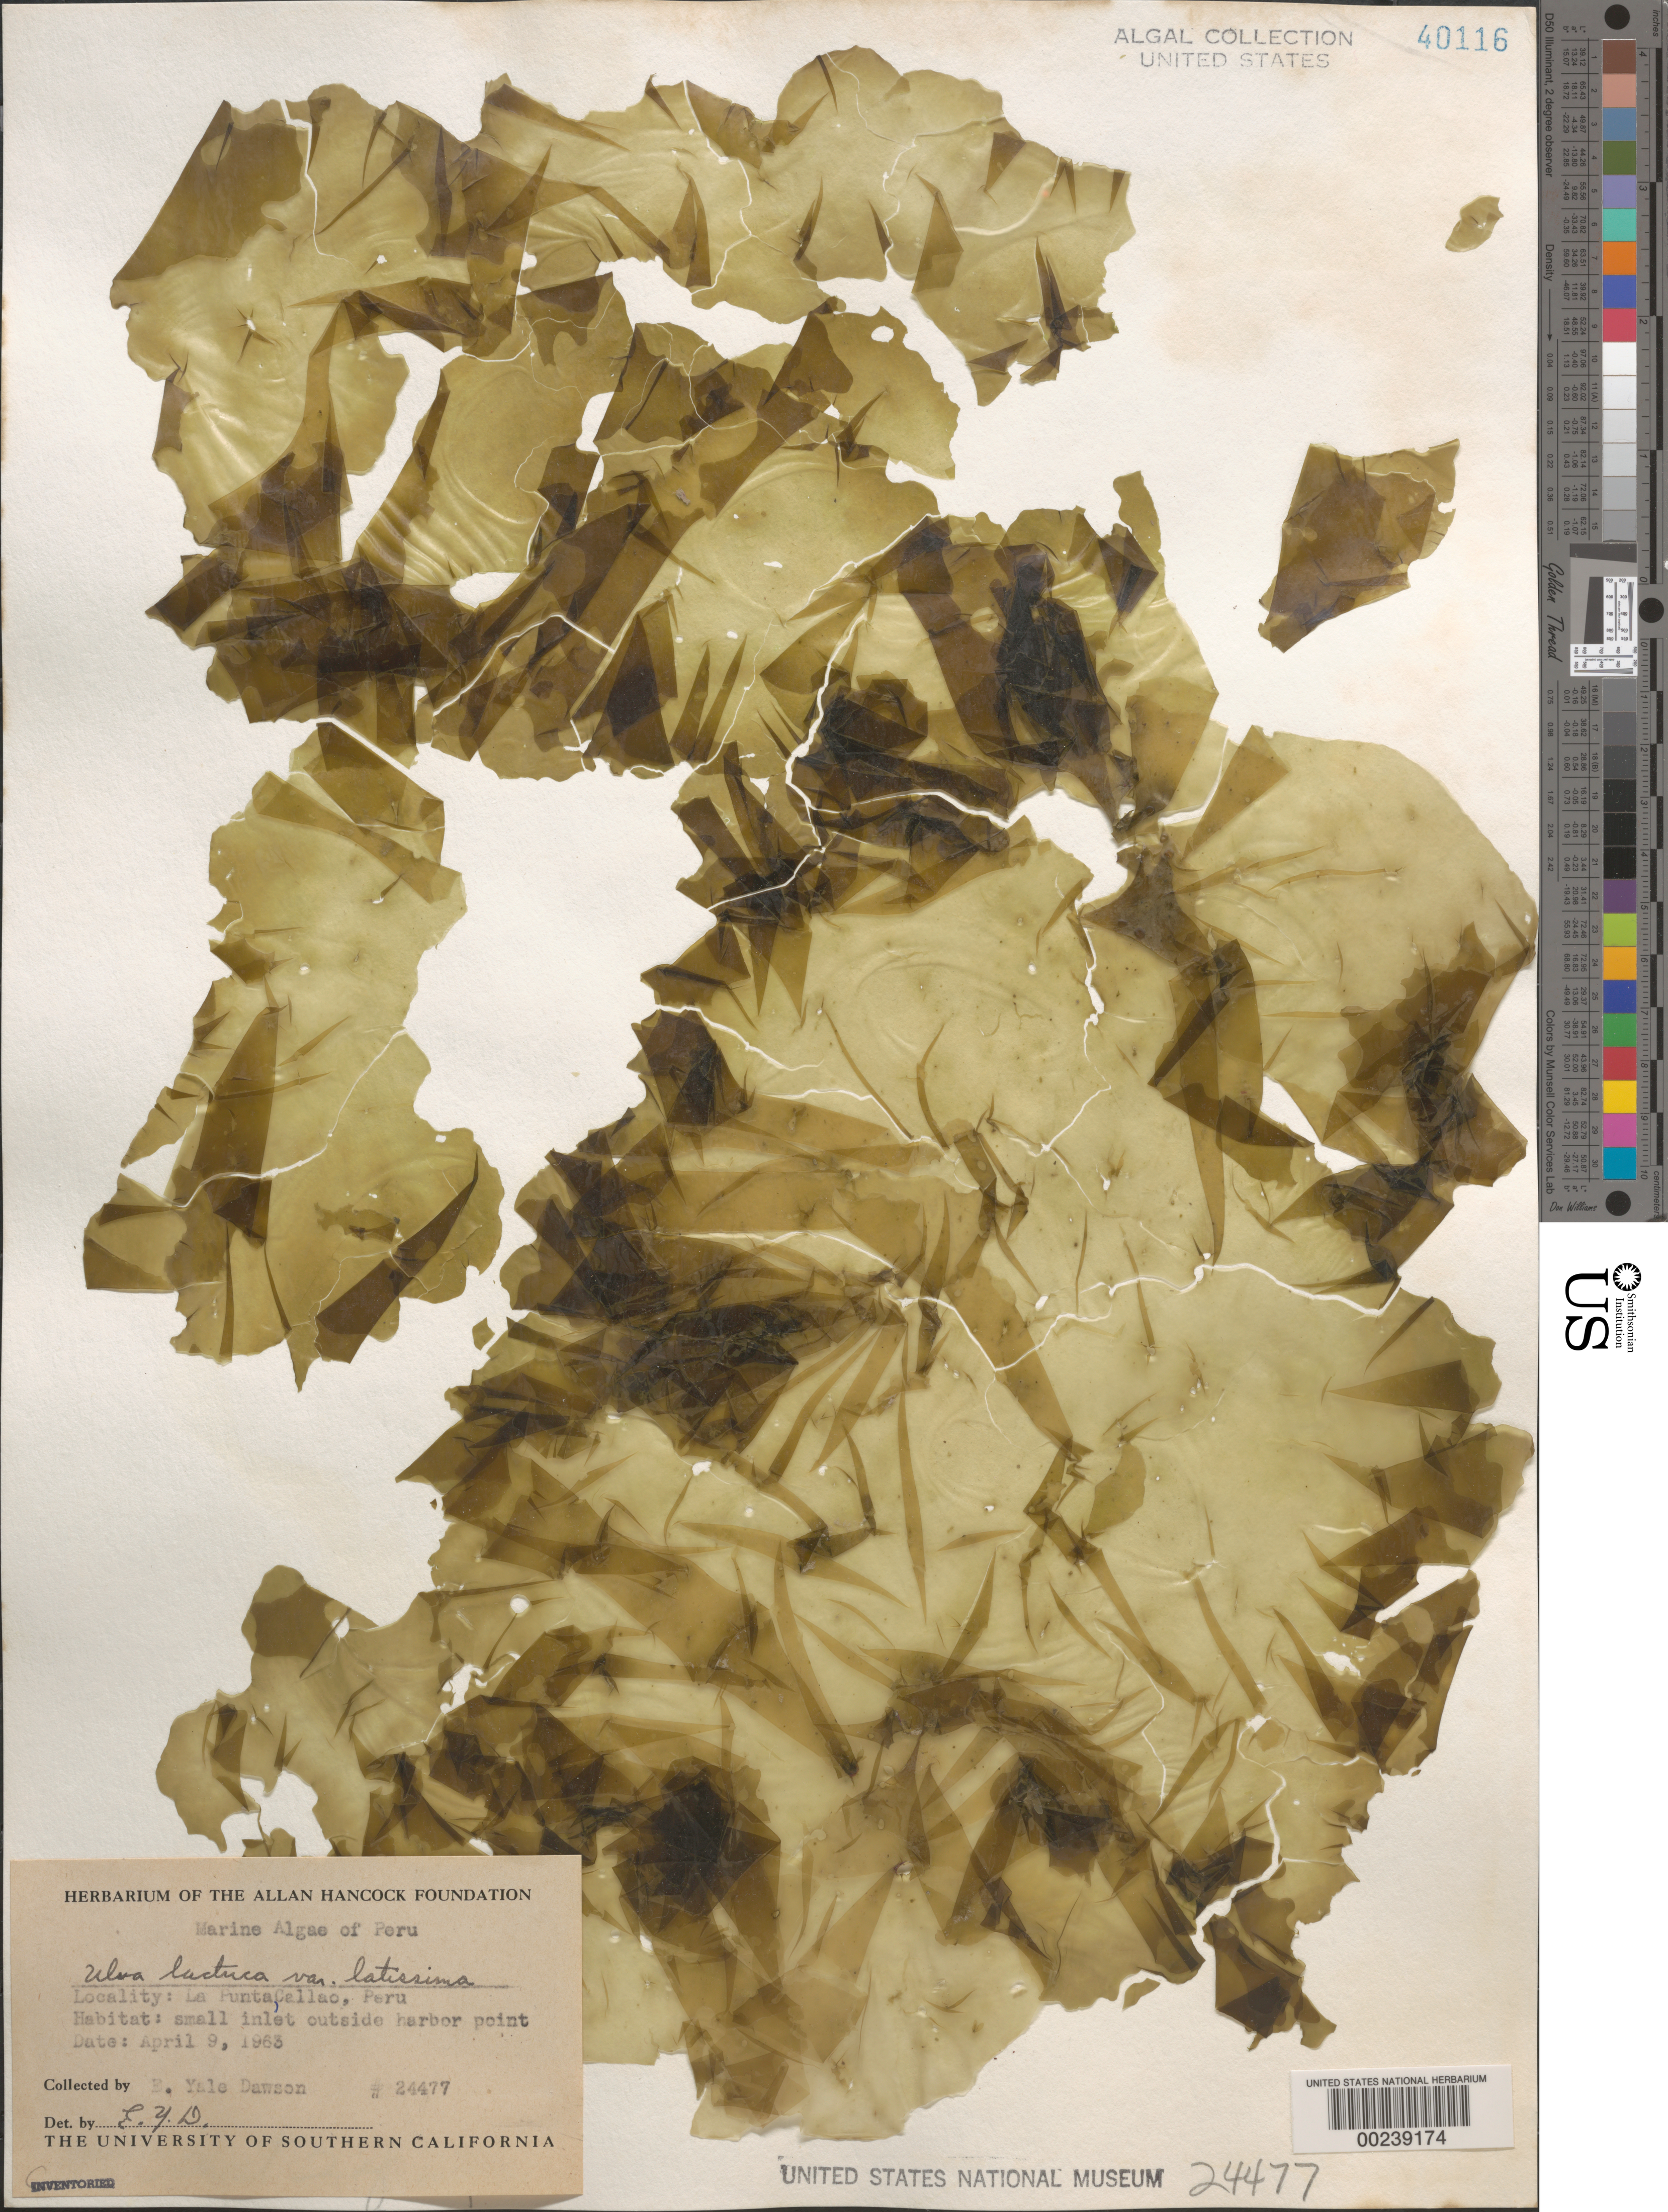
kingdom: Plantae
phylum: Chlorophyta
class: Ulvophyceae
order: Ulvales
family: Ulvaceae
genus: Ulva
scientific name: Ulva lactuca var. latissima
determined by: Dawson, E. Y.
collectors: E. Y. Dawson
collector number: EYD 24477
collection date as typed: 09 Apr 1963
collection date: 1963-04-09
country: Peru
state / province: Callao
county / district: Callao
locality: La Punta, Callao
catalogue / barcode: US 40116